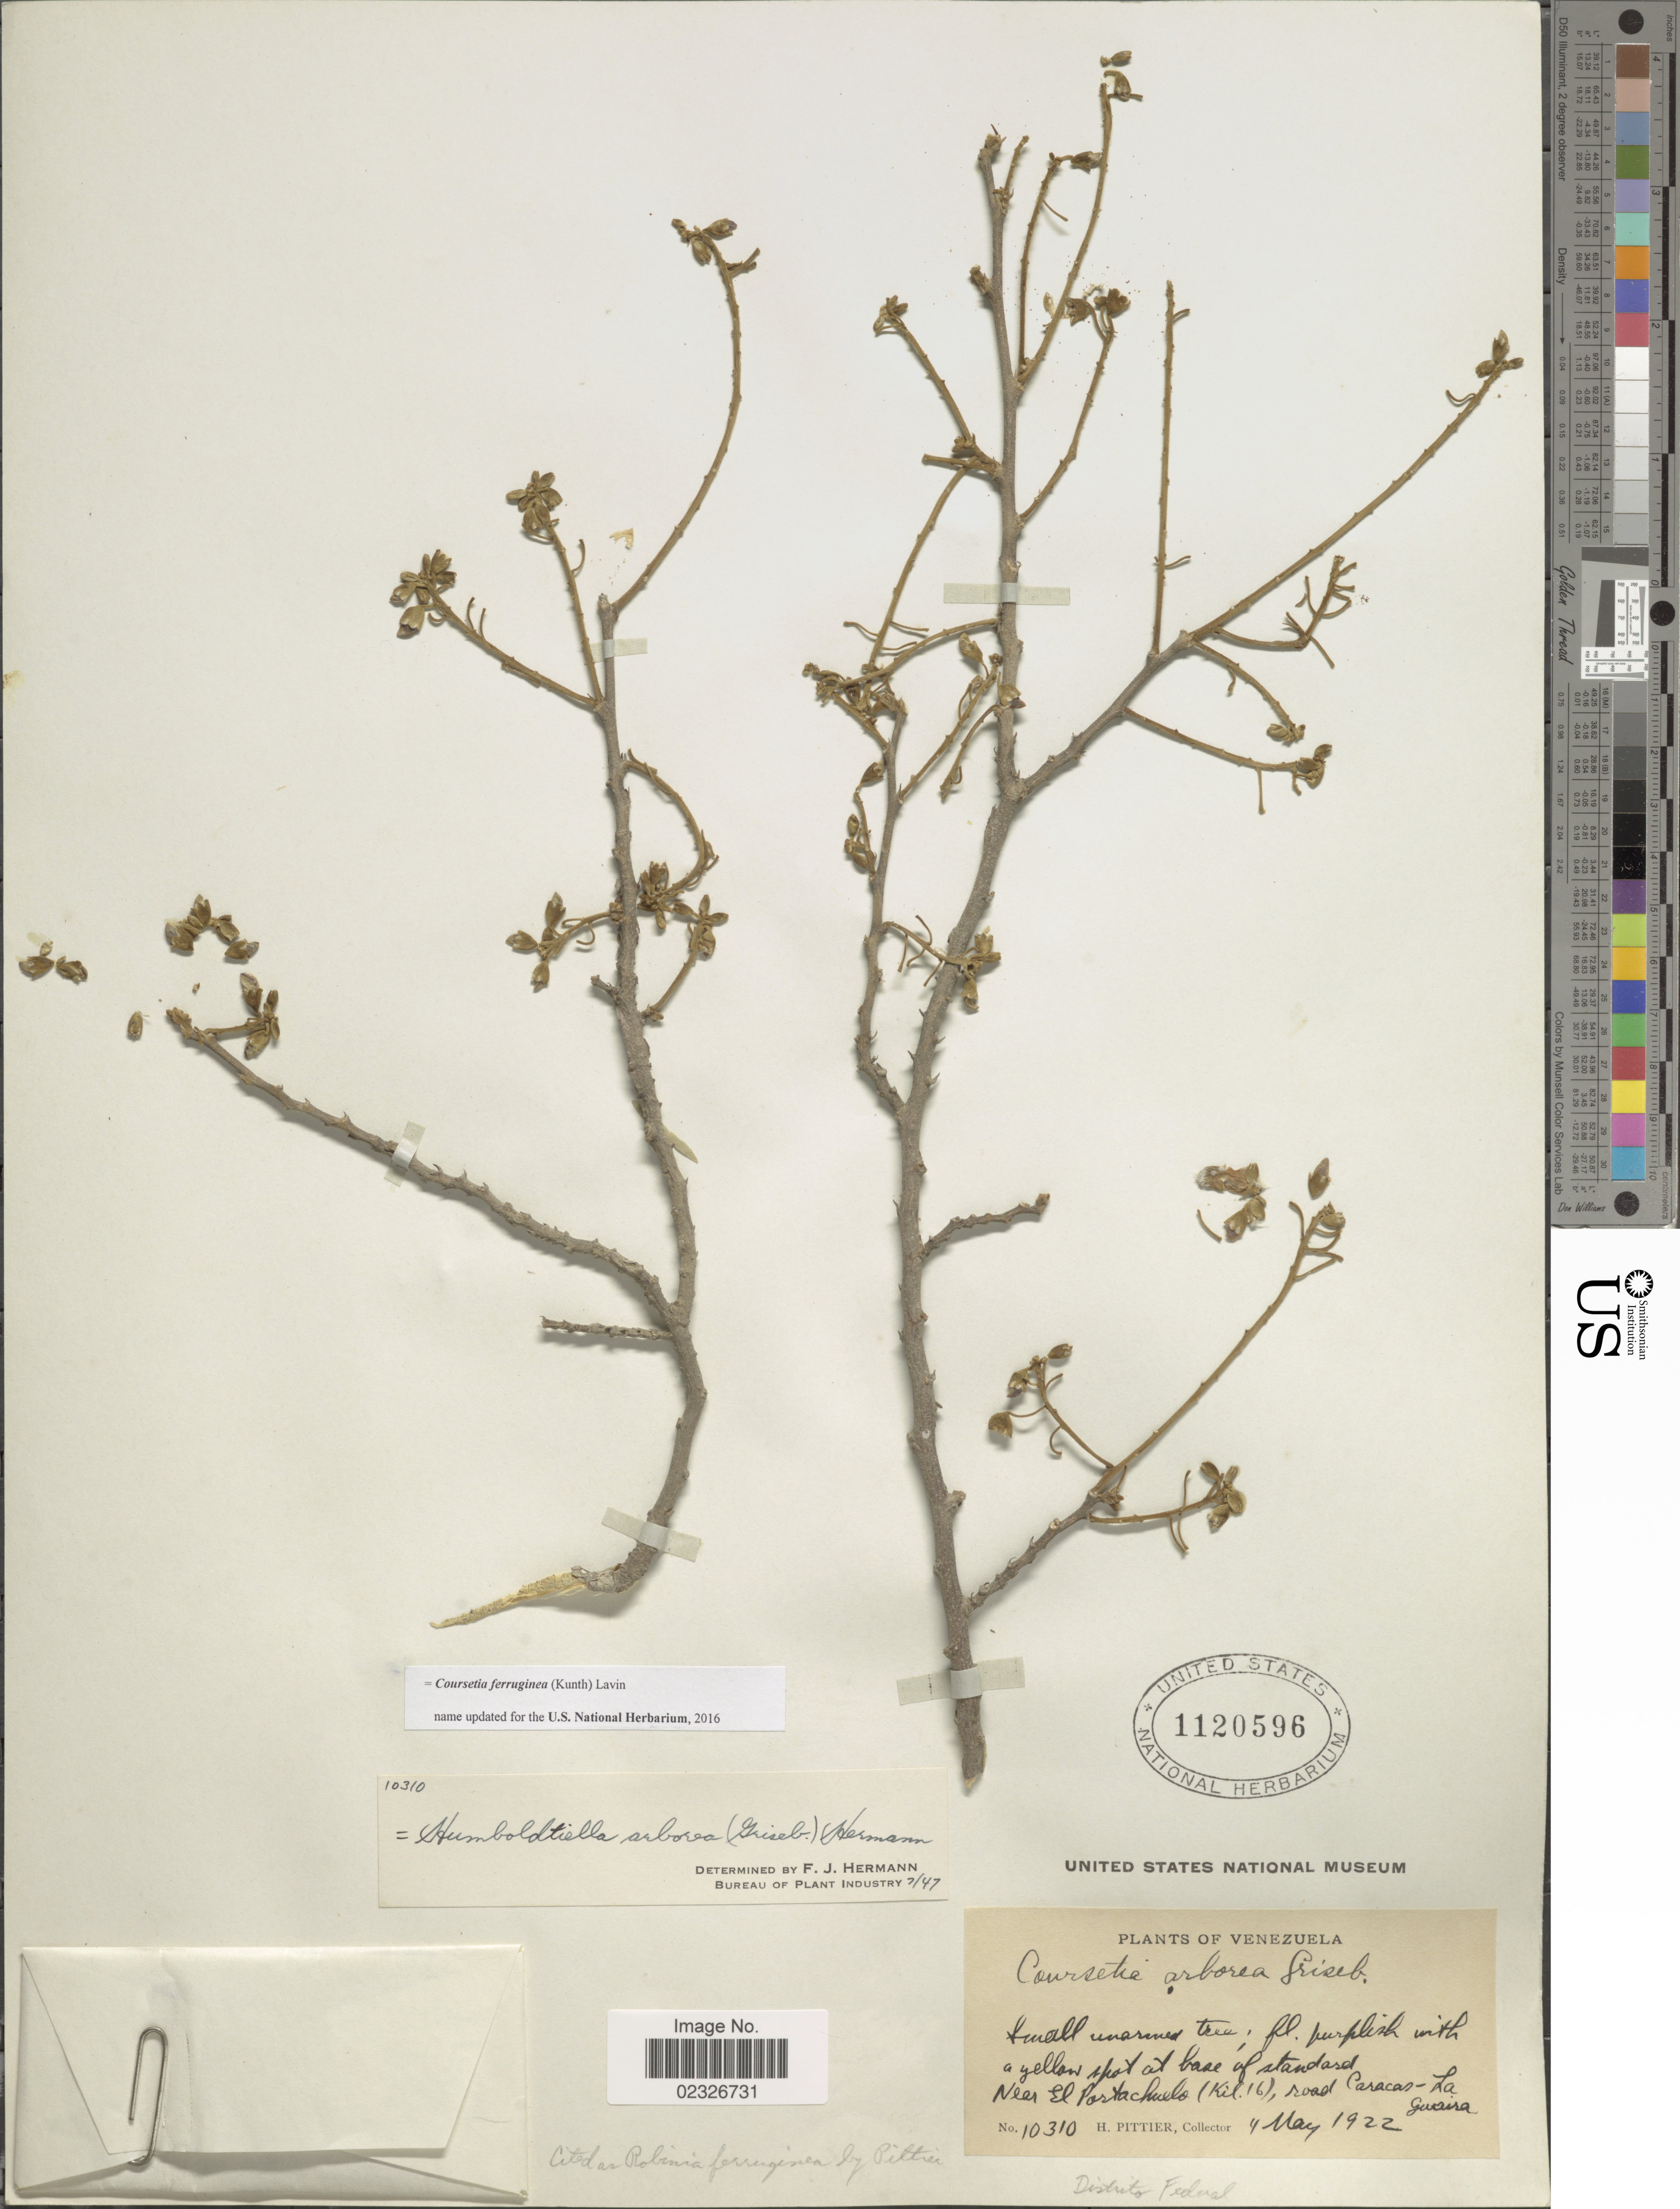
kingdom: Plantae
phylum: Tracheophyta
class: Magnoliopsida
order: Fabales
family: Fabaceae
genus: Coursetia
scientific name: Coursetia ferruginea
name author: (Kunth) Lavin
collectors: H. F. Pittier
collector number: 10310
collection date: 1922-05-04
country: Paraguay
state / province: Guaira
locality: Near El Portachuelo (Kil. 16), road Caracas-La Guaira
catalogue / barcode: US 1120596